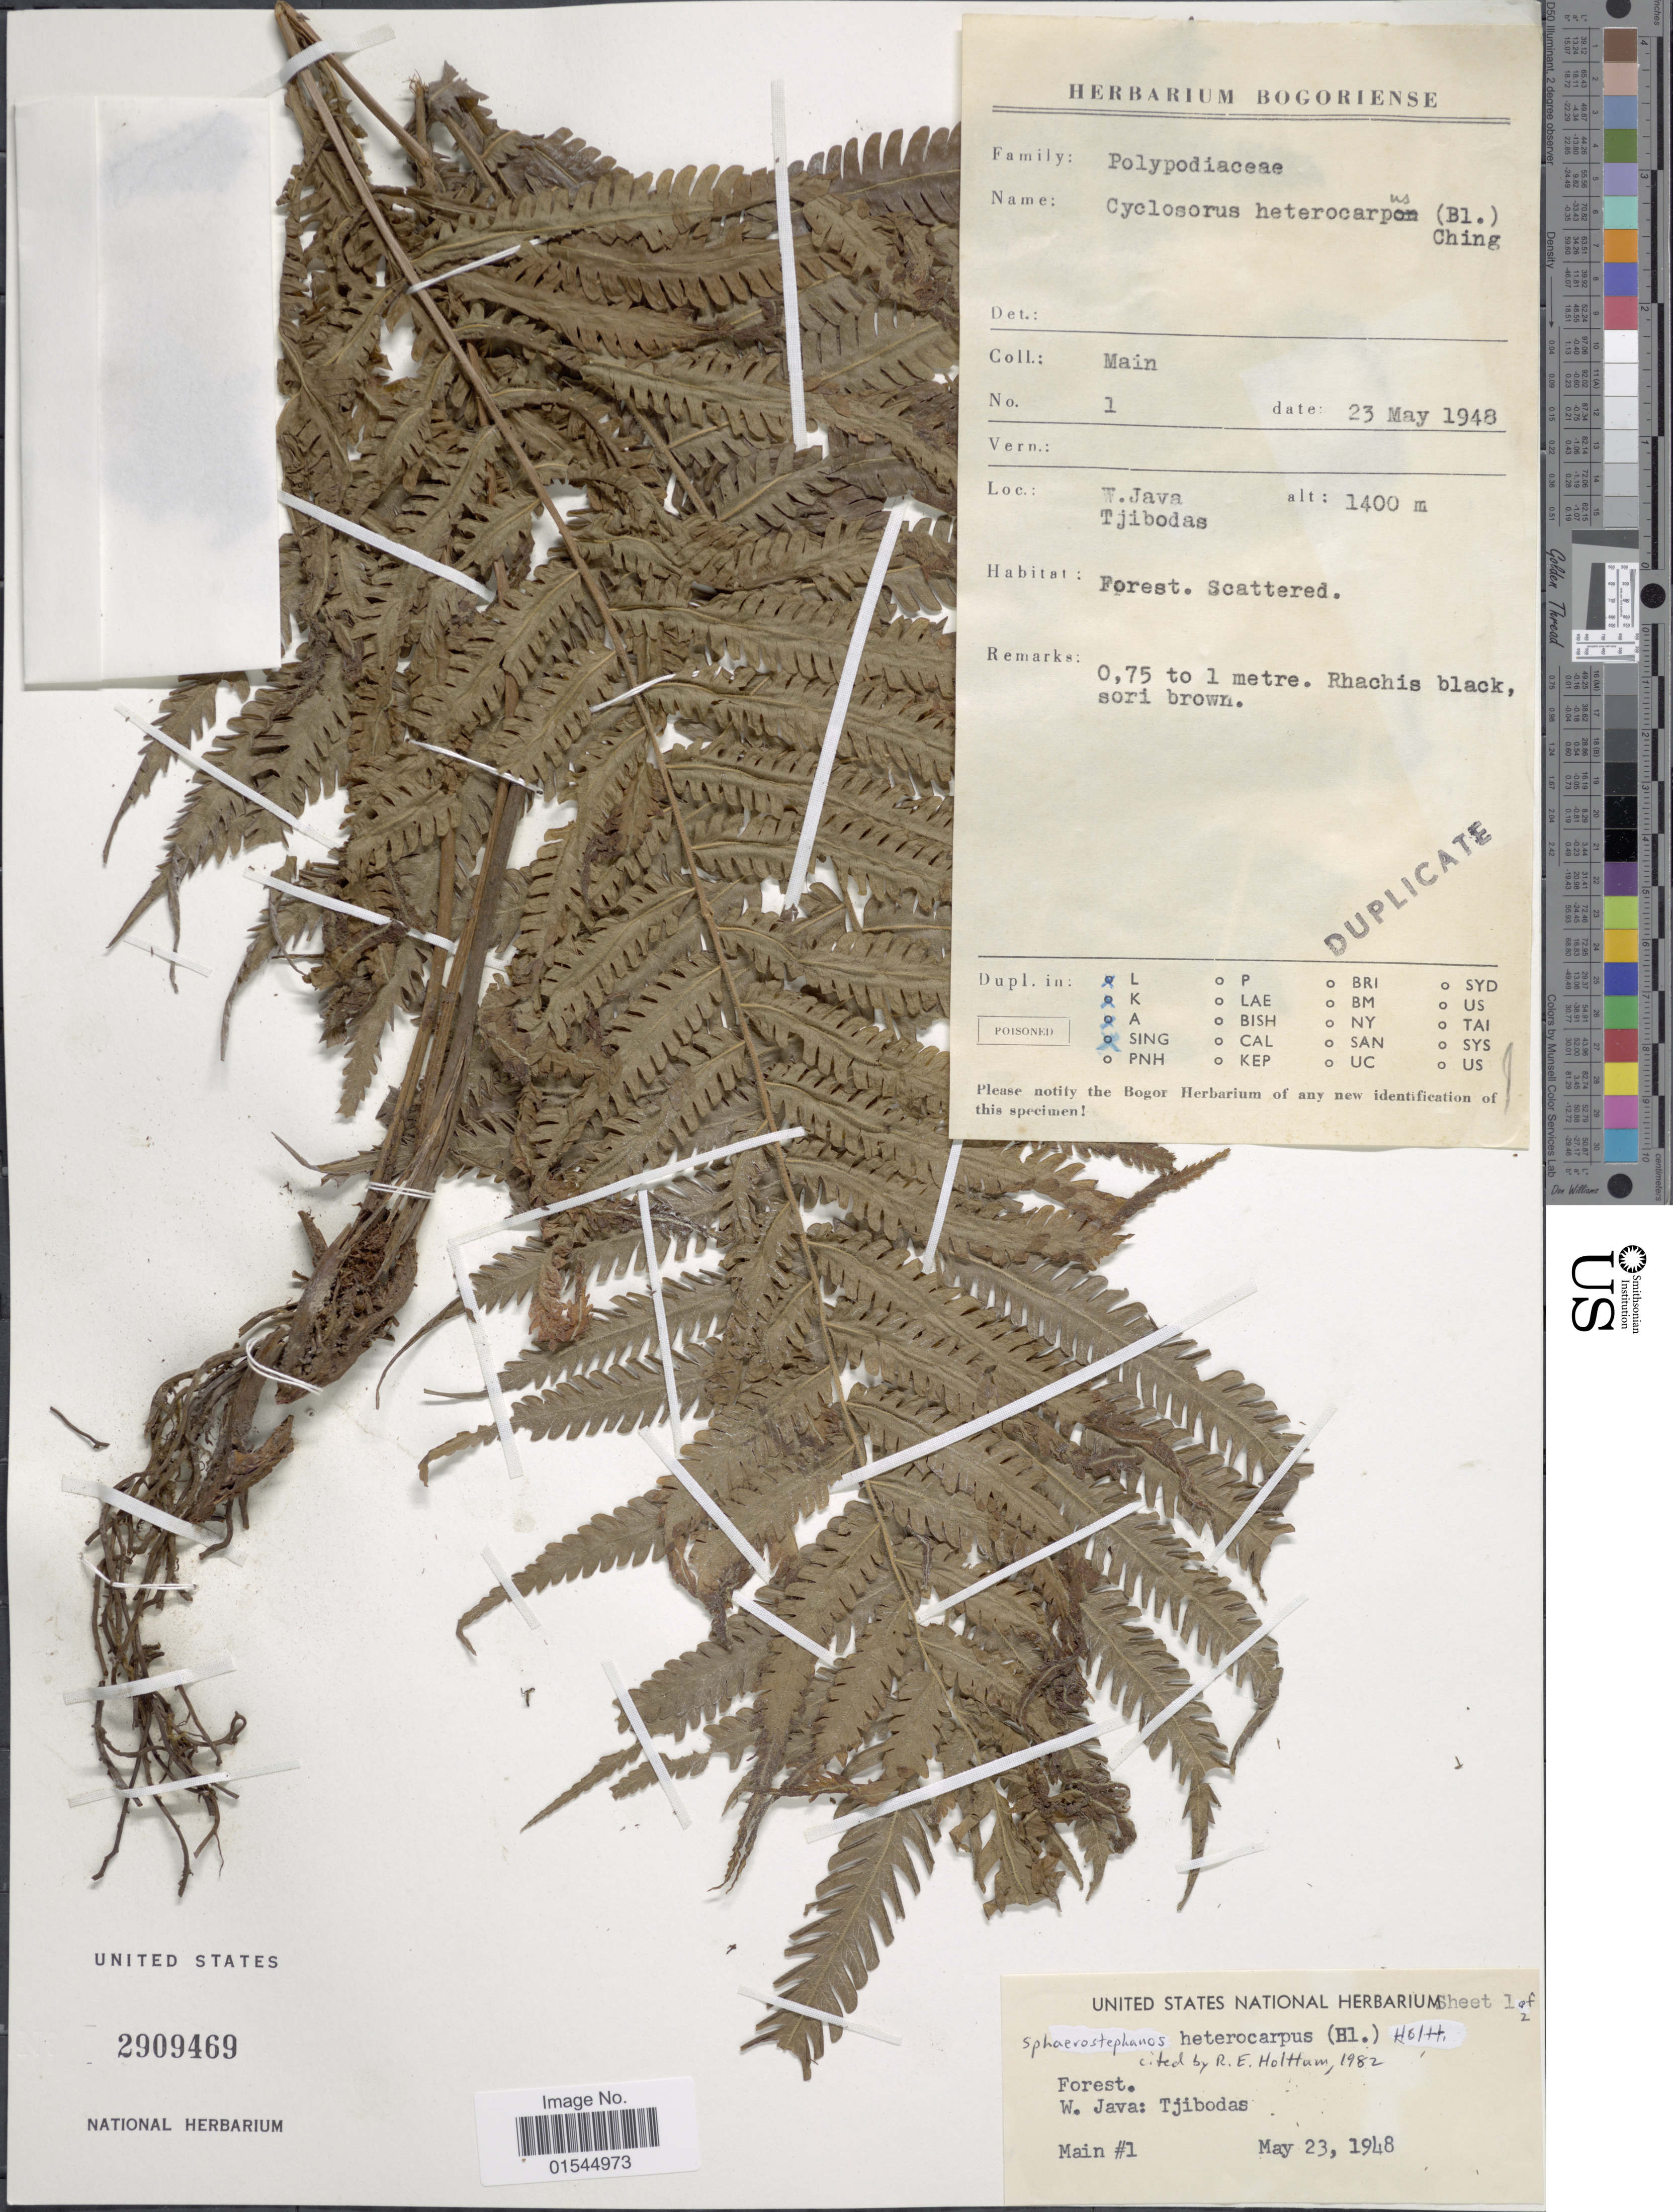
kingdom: Plantae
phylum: Tracheophyta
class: Polypodiopsida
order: Polypodiales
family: Thelypteridaceae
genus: Sphaerostephanos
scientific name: Sphaerostephanos heterocarpus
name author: (Blume) Holttum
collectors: -. Main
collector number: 1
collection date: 1948-05-23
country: Indonesia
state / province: Java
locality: W. Java. Tjibodas.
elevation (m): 1400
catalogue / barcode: US 2909469